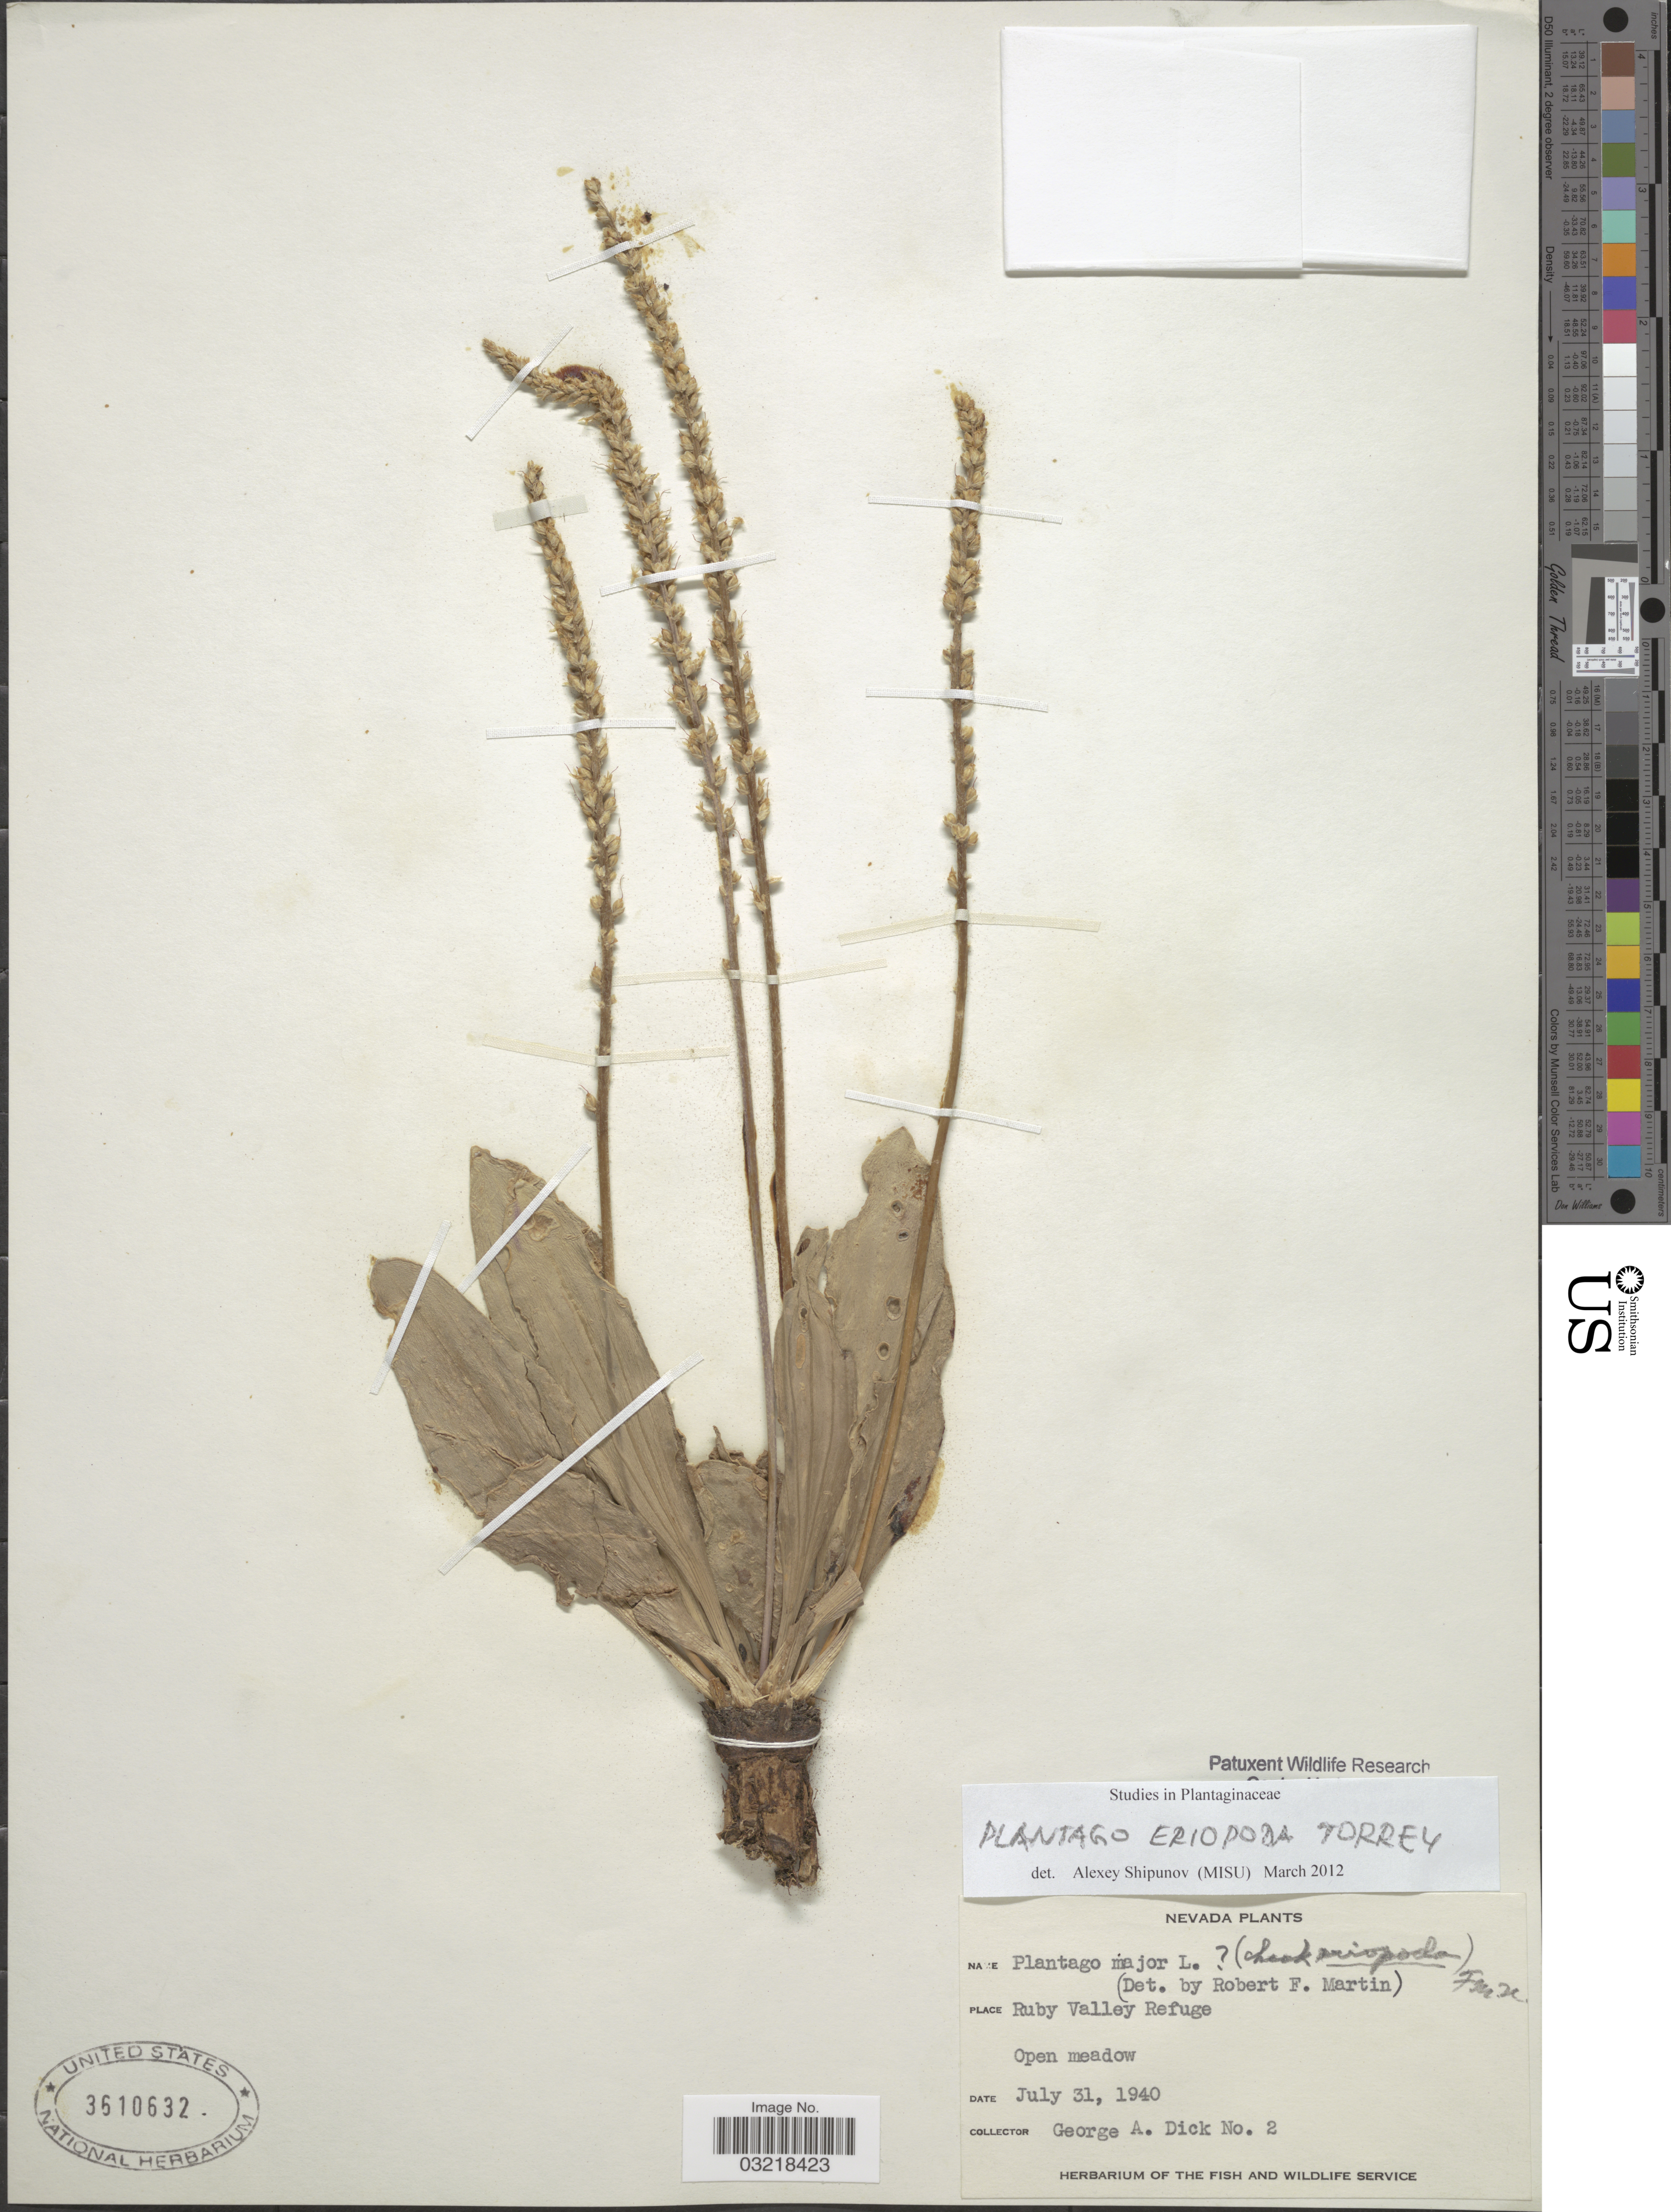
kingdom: Plantae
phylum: Tracheophyta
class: Magnoliopsida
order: Lamiales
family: Plantaginaceae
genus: Plantago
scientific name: Plantago eriopoda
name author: Torr.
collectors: G. Dick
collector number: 2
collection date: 1940-07-31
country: United States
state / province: Nevada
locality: Ruby Valley Refuge.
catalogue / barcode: US 3610632